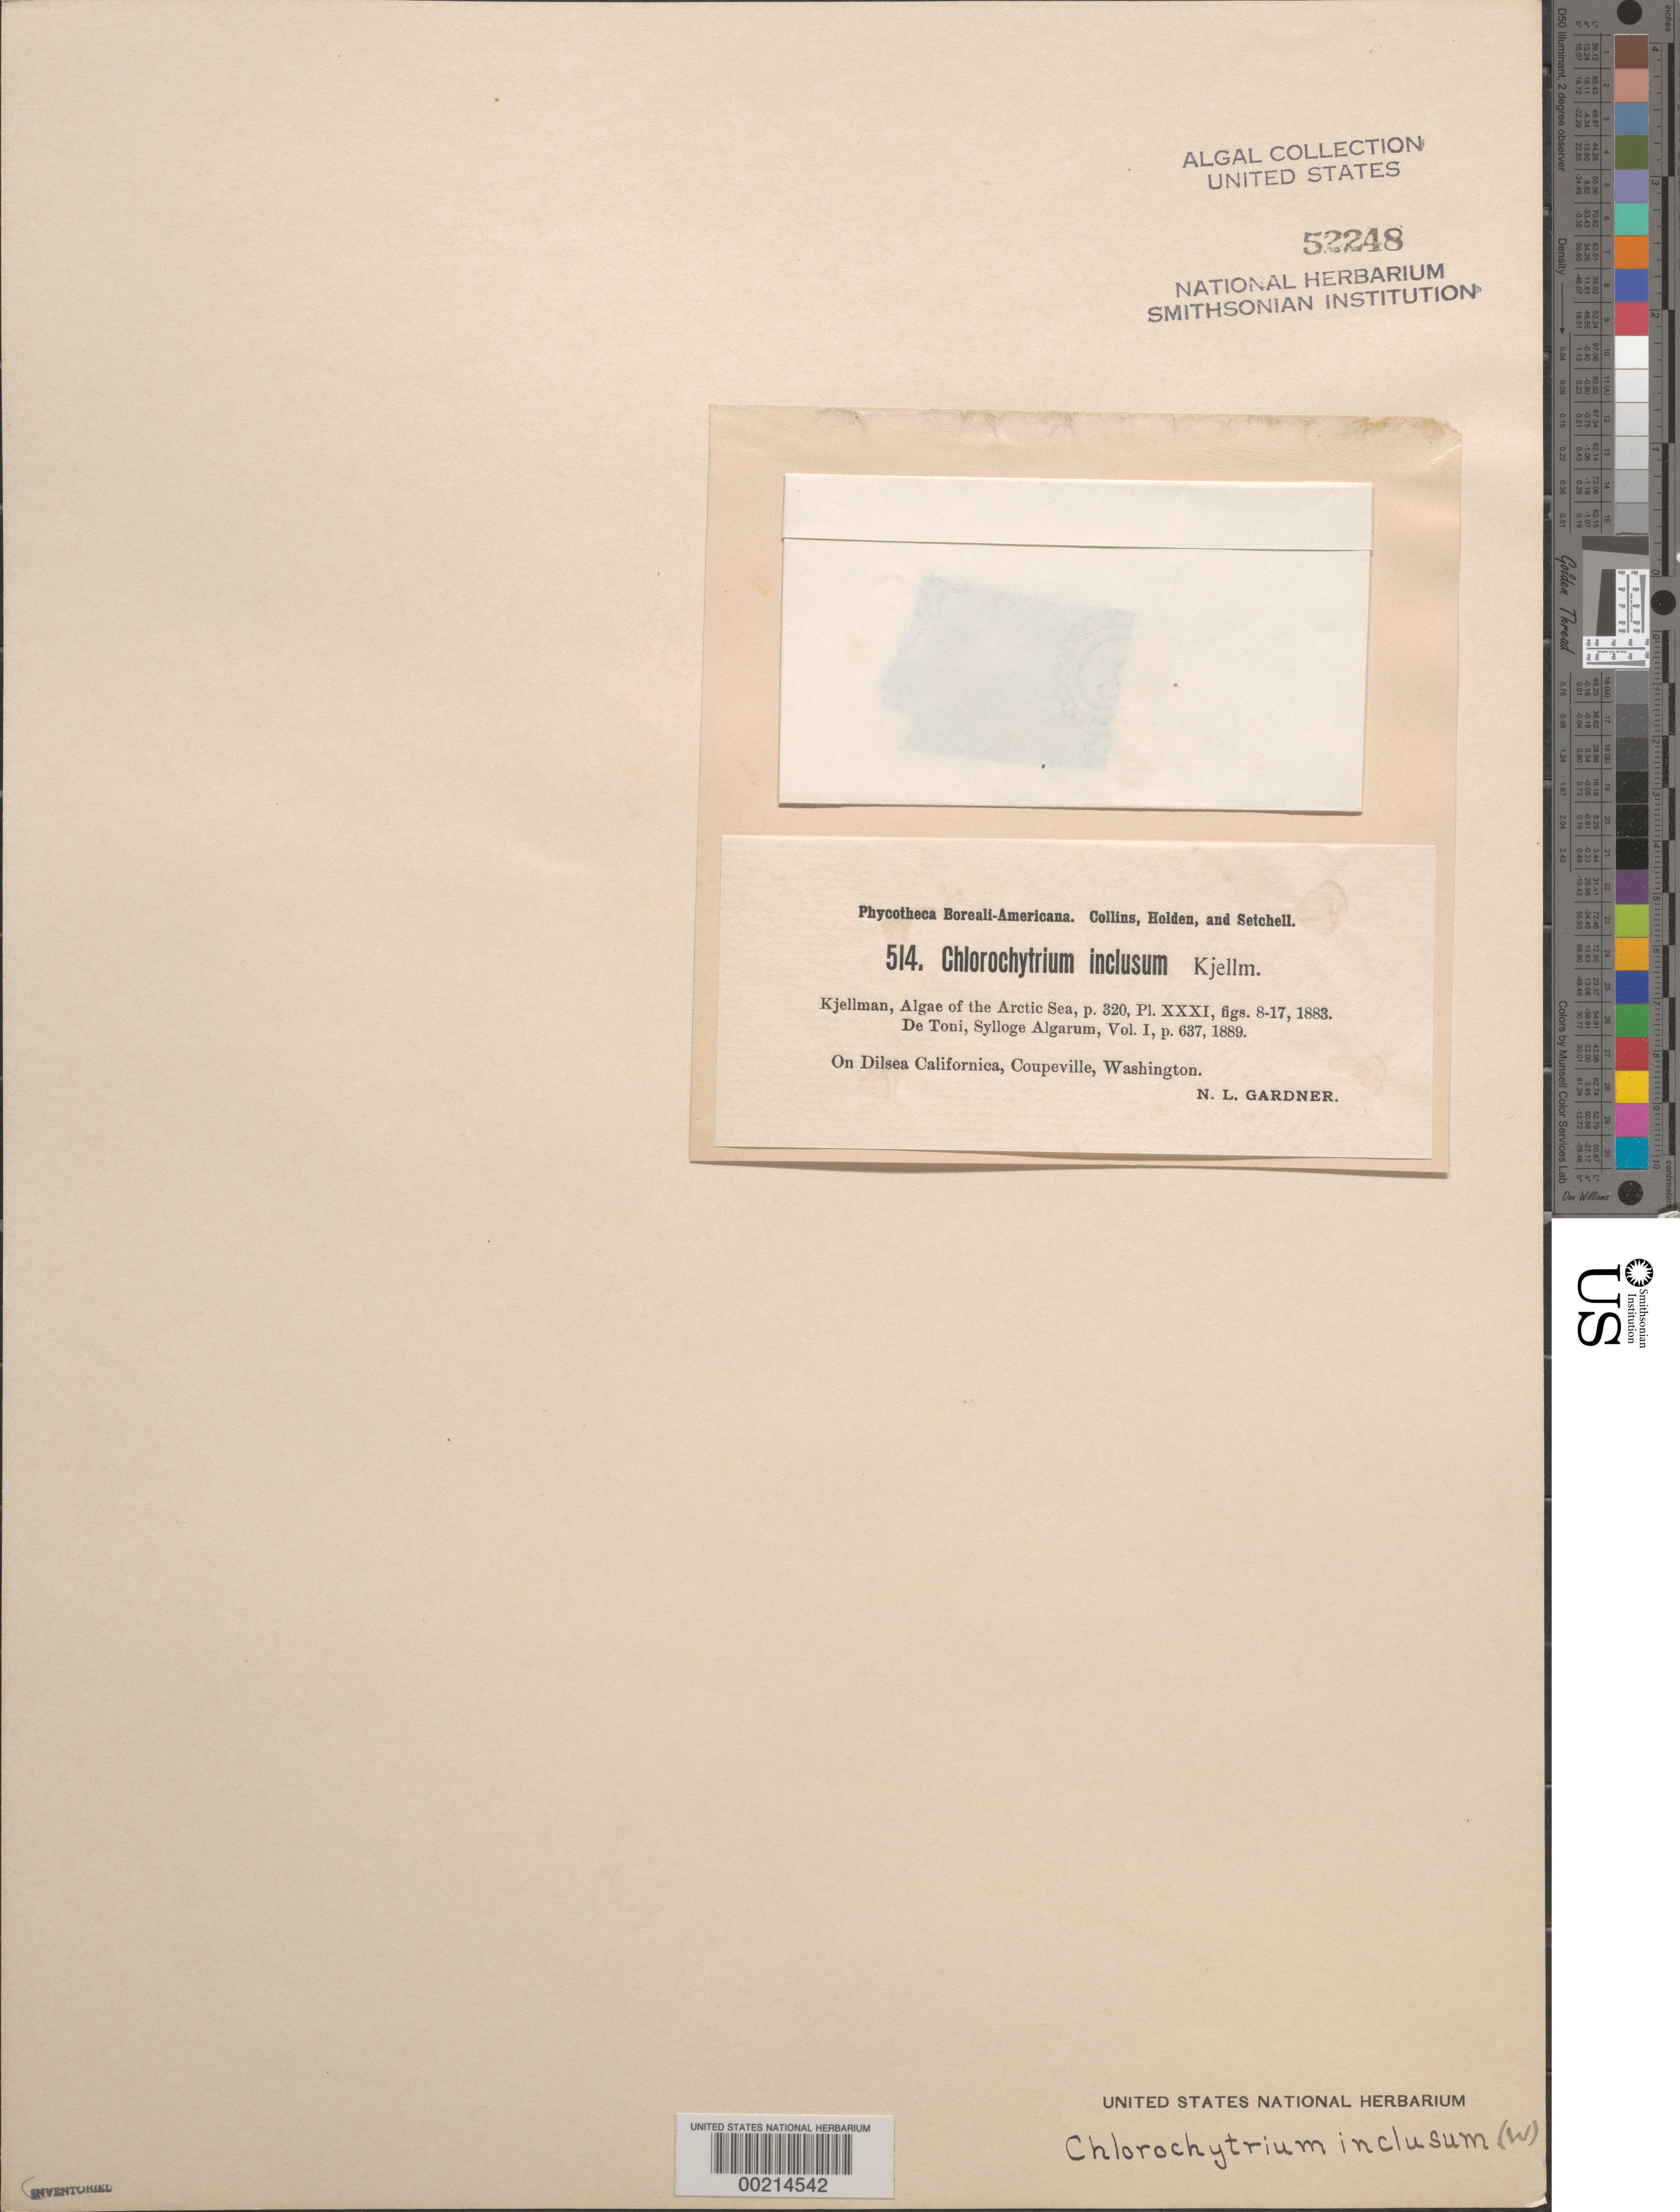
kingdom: Plantae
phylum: Chlorophyta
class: Chlorophyceae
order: Chlamydomonadales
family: Chlorochytriaceae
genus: Chlorochytrium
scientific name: Chlorochytrium inclusum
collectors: N. Gardner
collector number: PB-A 514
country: United States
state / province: Washington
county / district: Island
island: Whidbey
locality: Coupeville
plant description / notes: Collins, Holden & Setchell, Phycotheca Boreali-Americana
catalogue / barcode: US 52248